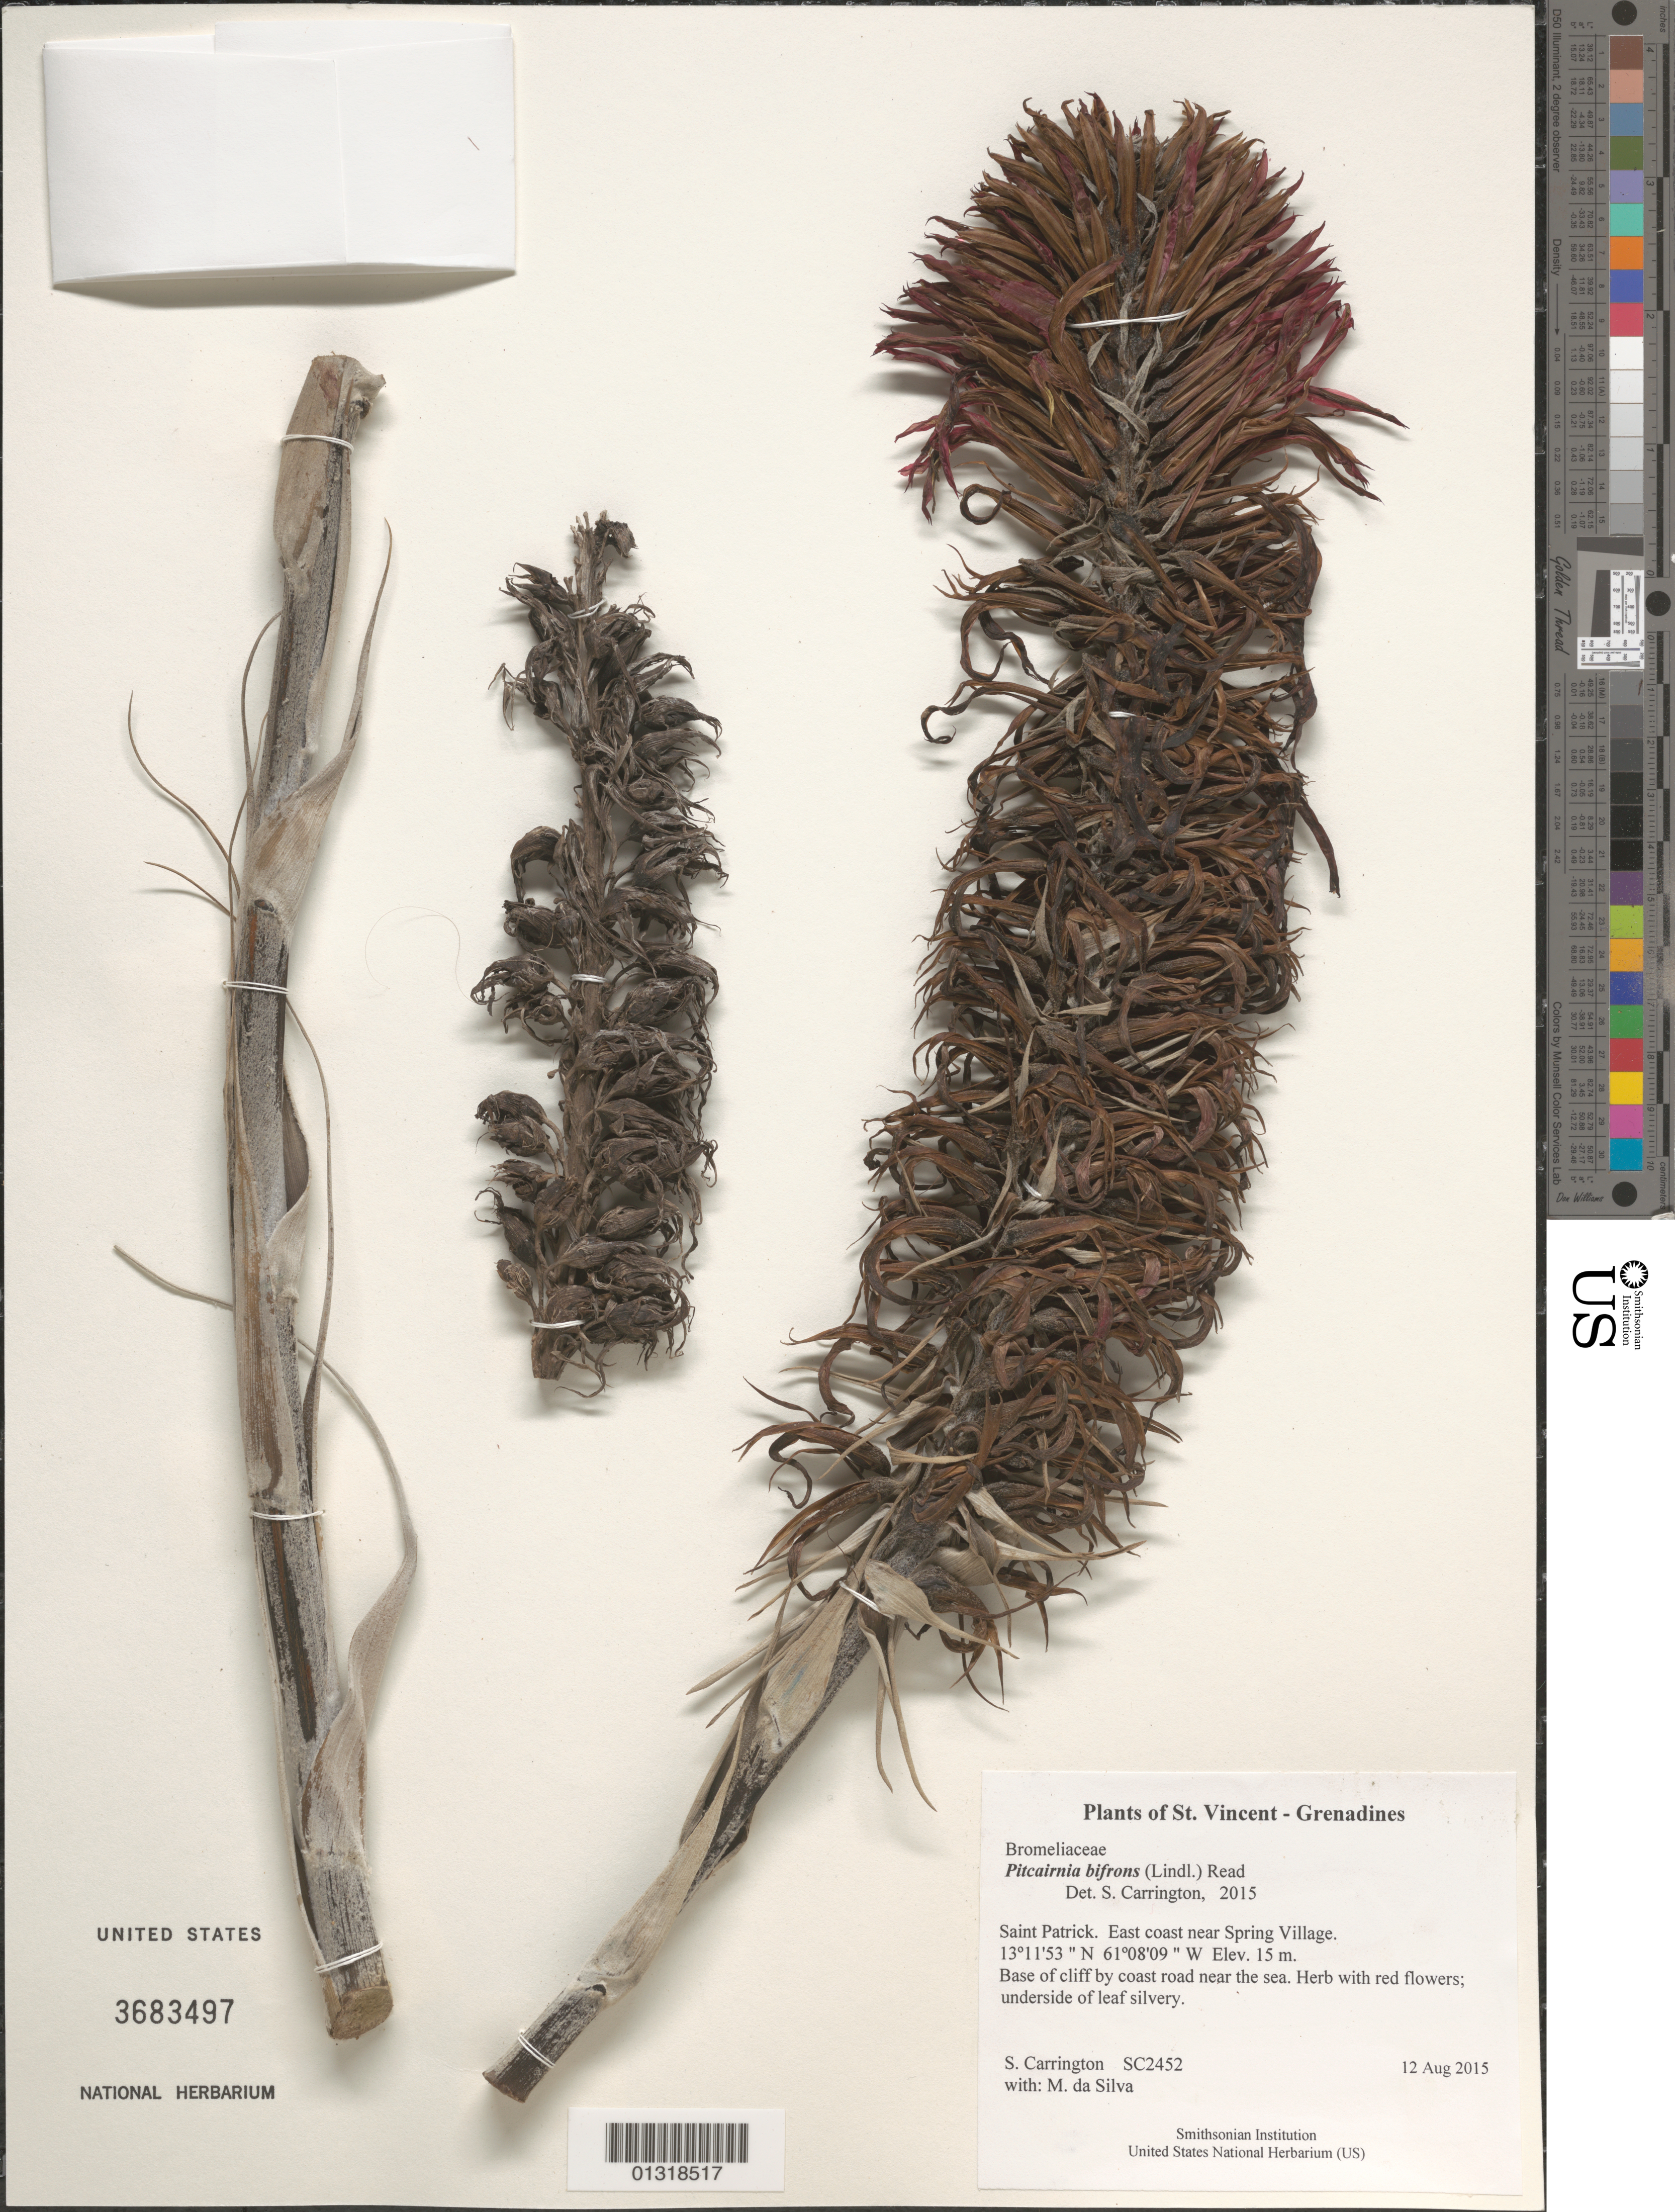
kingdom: Plantae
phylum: Tracheophyta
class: Liliopsida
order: Poales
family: Bromeliaceae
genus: Pitcairnia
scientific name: Pitcairnia bifrons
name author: (Lindl.) Read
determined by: Carrington, C. M. S.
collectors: C. M. S. Carrington & M. da Silva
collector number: SC2452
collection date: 2015-08-12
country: St. Vincent - Grenadines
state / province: Saint Patrick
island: St Vincent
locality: East coast near Spring Village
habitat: Base of cliff by coast road near the sea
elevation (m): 15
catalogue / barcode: US 3683497